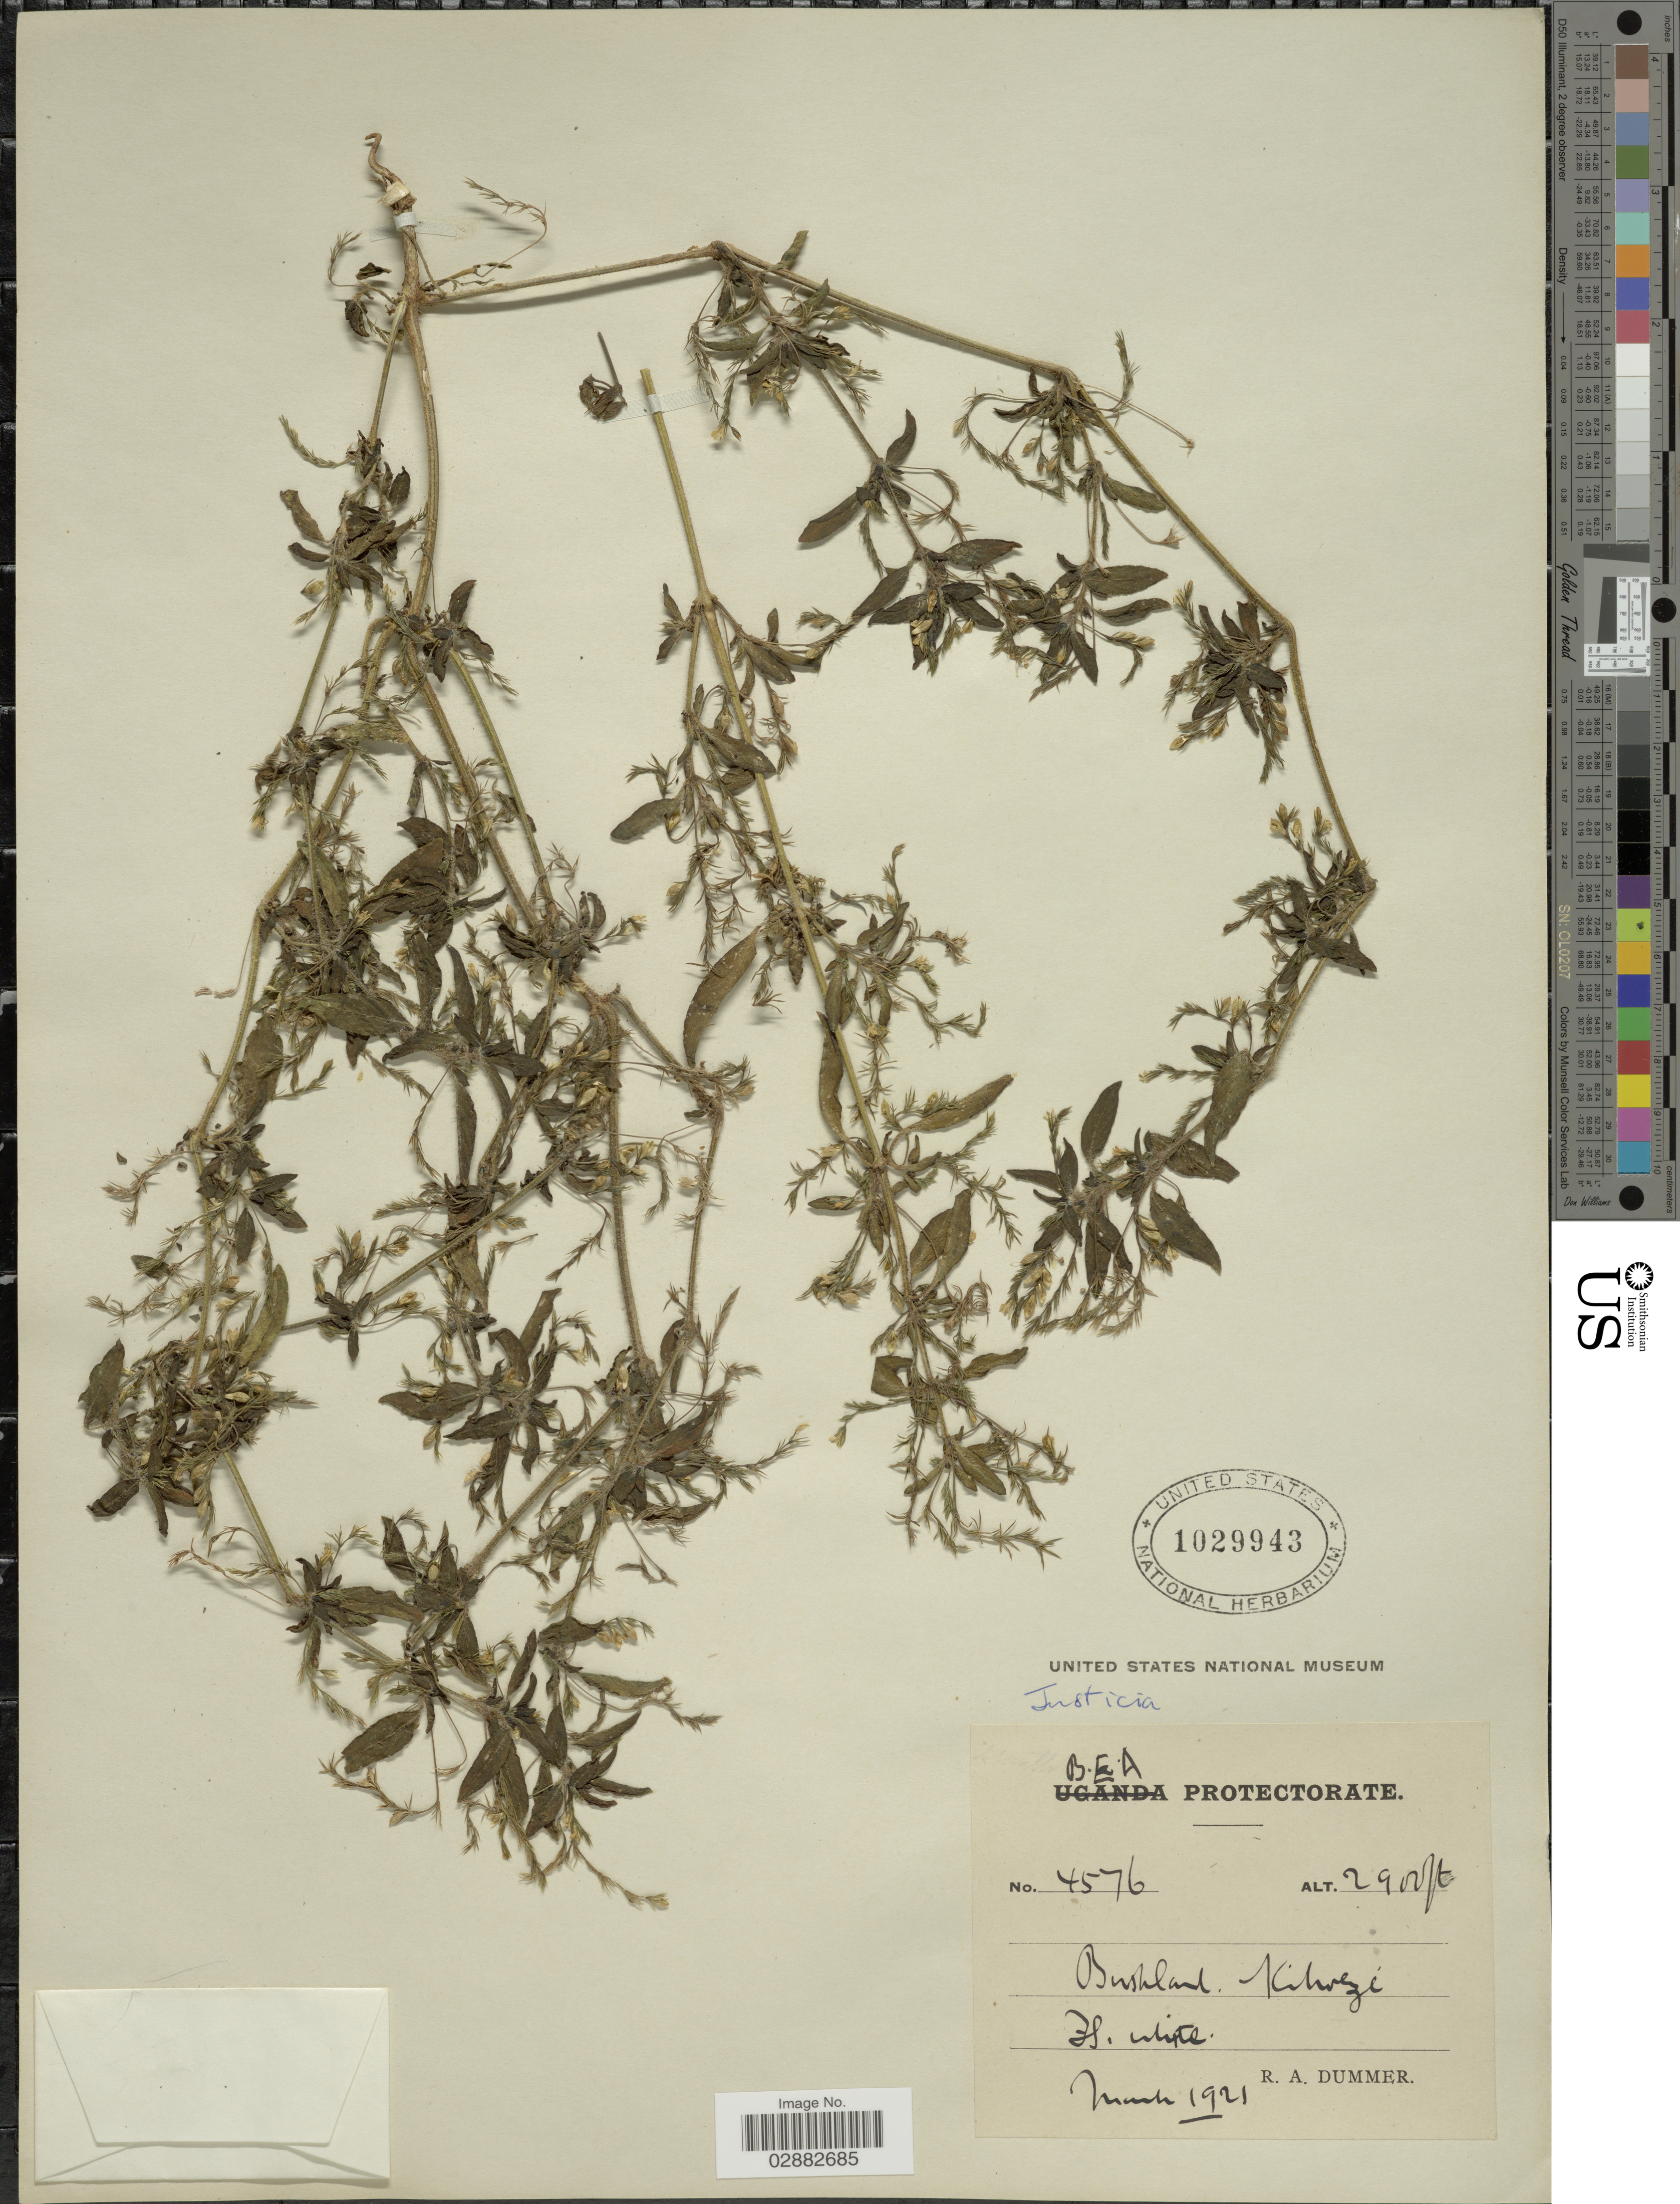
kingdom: Plantae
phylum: Tracheophyta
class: Magnoliopsida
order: Lamiales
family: Acanthaceae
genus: Justicia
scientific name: Justicia sp.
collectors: R. Dümmer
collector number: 4576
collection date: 1921-03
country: Kenya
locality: B.E.A. Protectorate, Kibwezi.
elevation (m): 884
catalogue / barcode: US 1029943